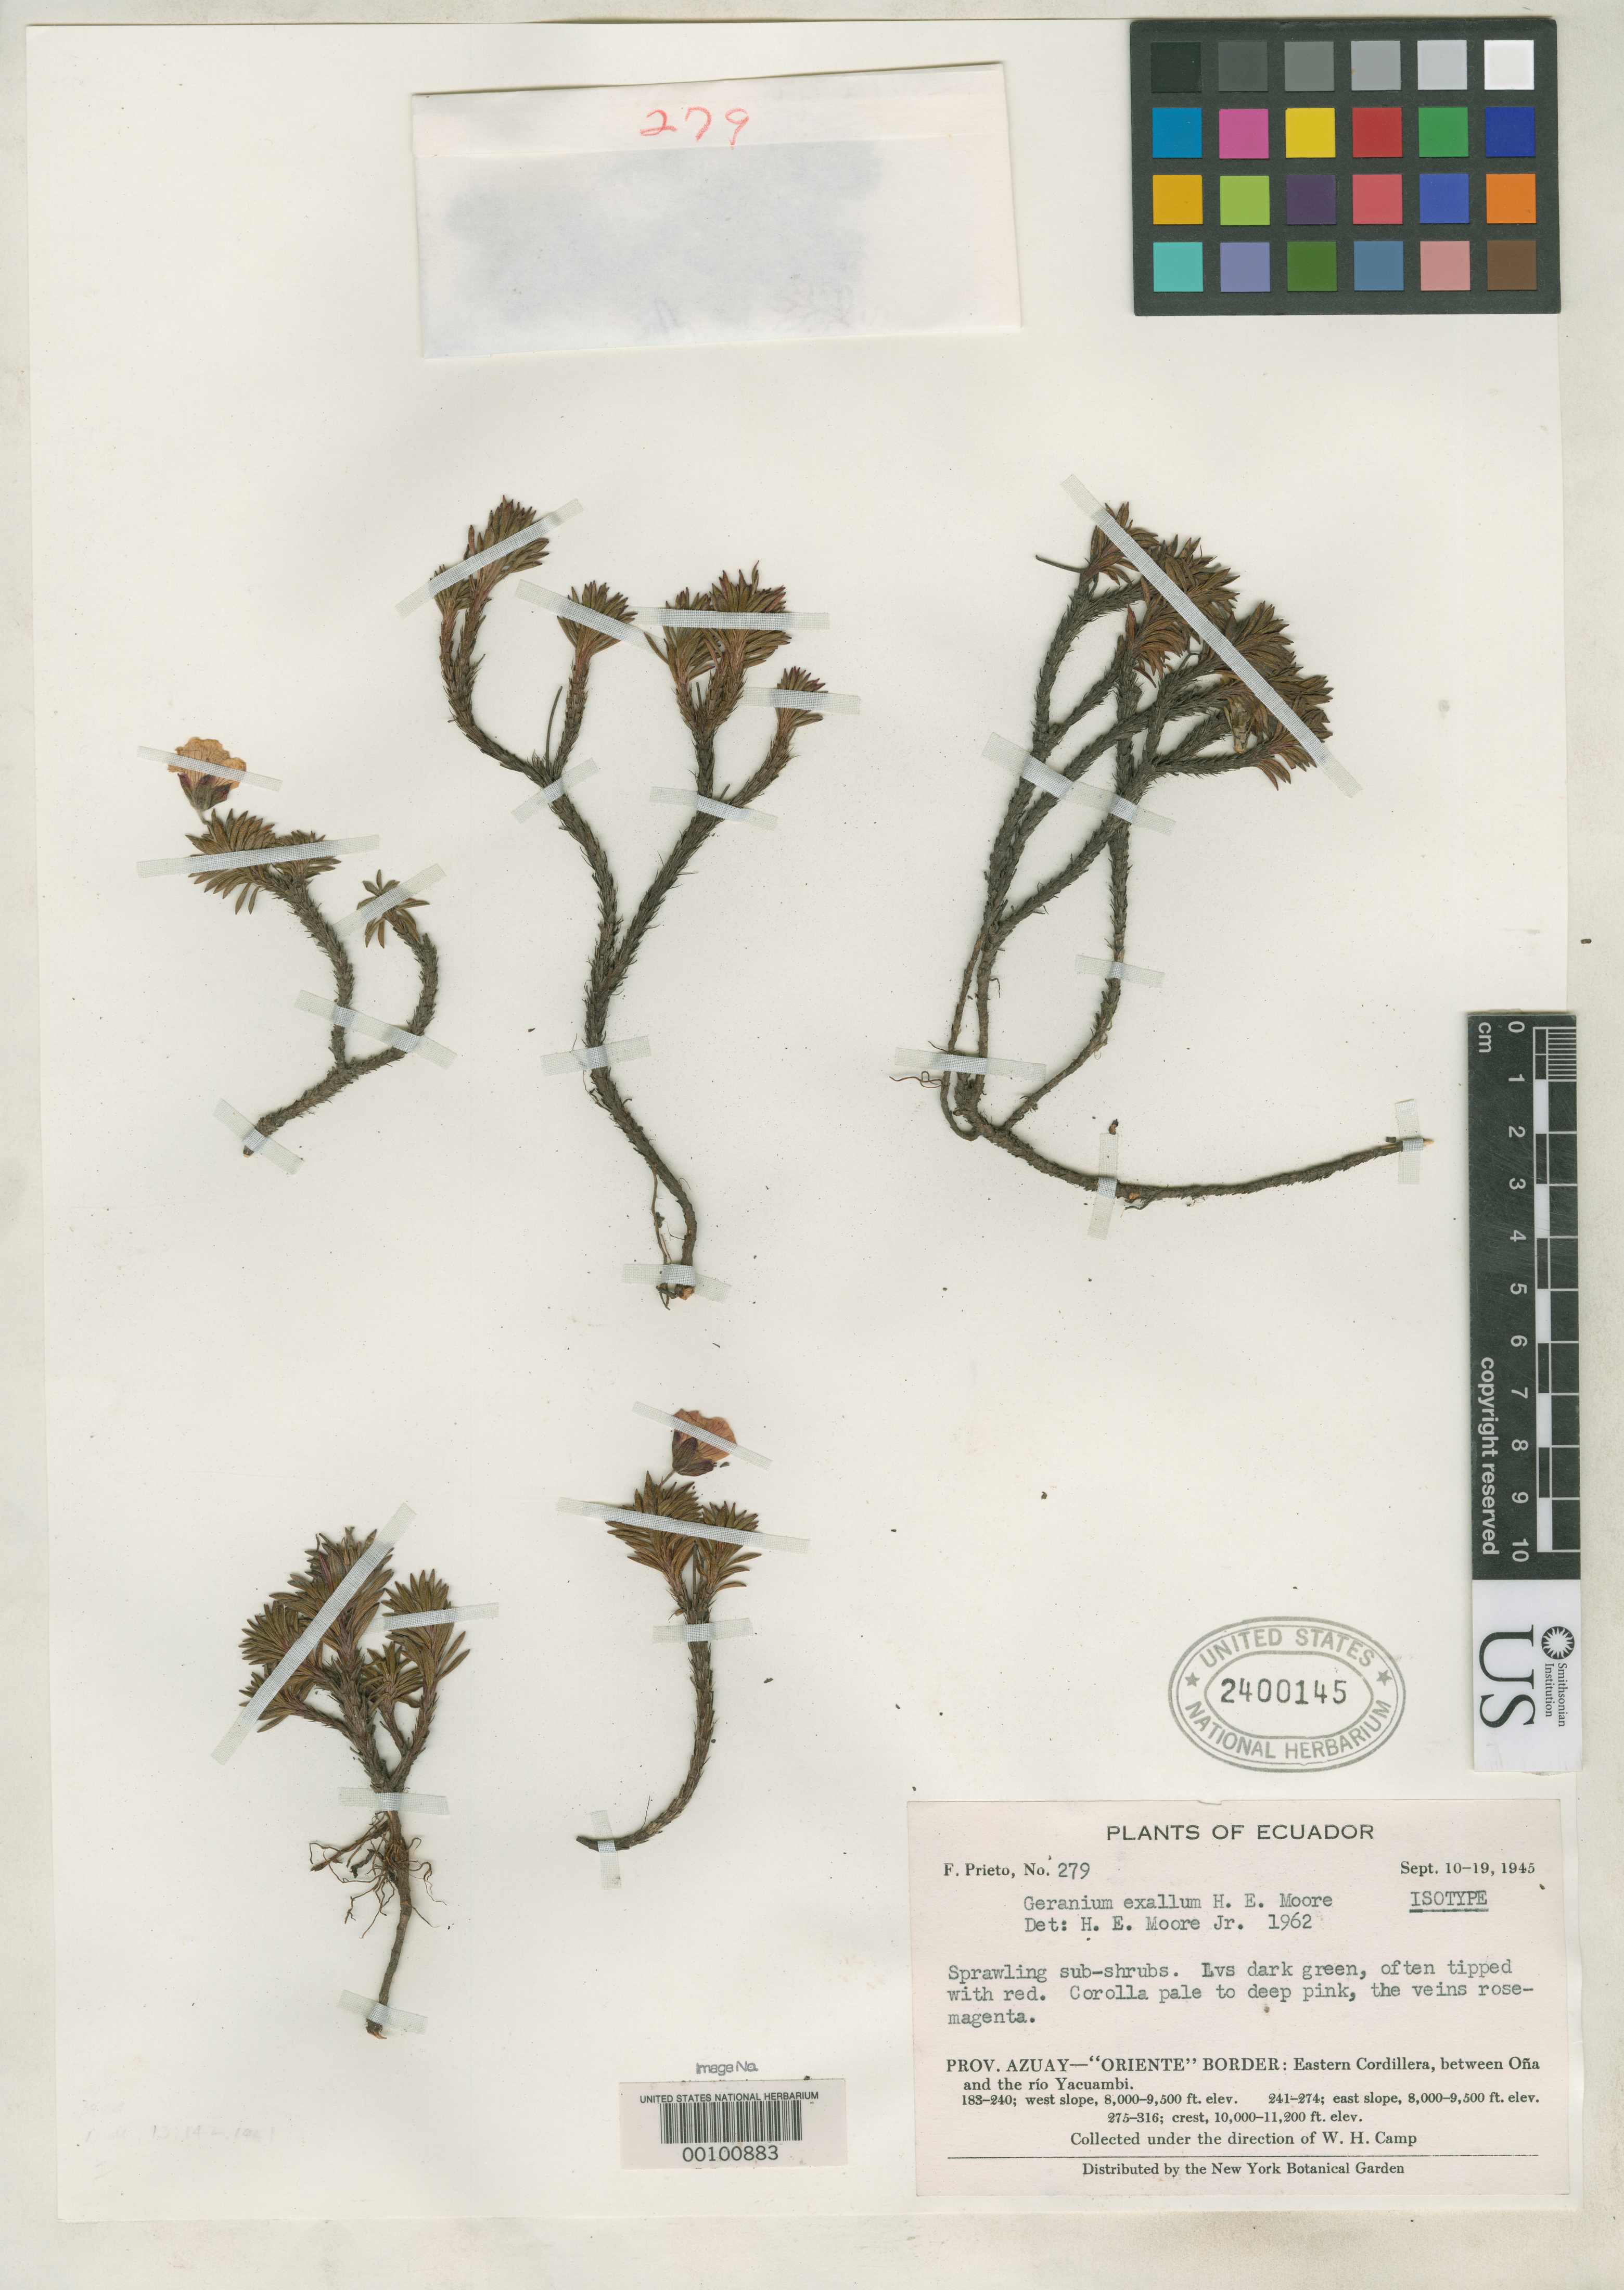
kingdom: Plantae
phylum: Tracheophyta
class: Magnoliopsida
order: Geraniales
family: Geraniaceae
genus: Geranium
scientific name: Geranium exallum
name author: H.E. Moore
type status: Isotype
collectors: F. Prieto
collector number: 279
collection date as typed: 10 Sep 1945 to 19 Sep 1945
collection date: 1945-09-10/1945-09-19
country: Ecuador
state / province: Azuay / Zamora-Chinchipe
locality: Between Ona and Rio Yacuambi.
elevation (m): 3048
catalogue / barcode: US 2400145